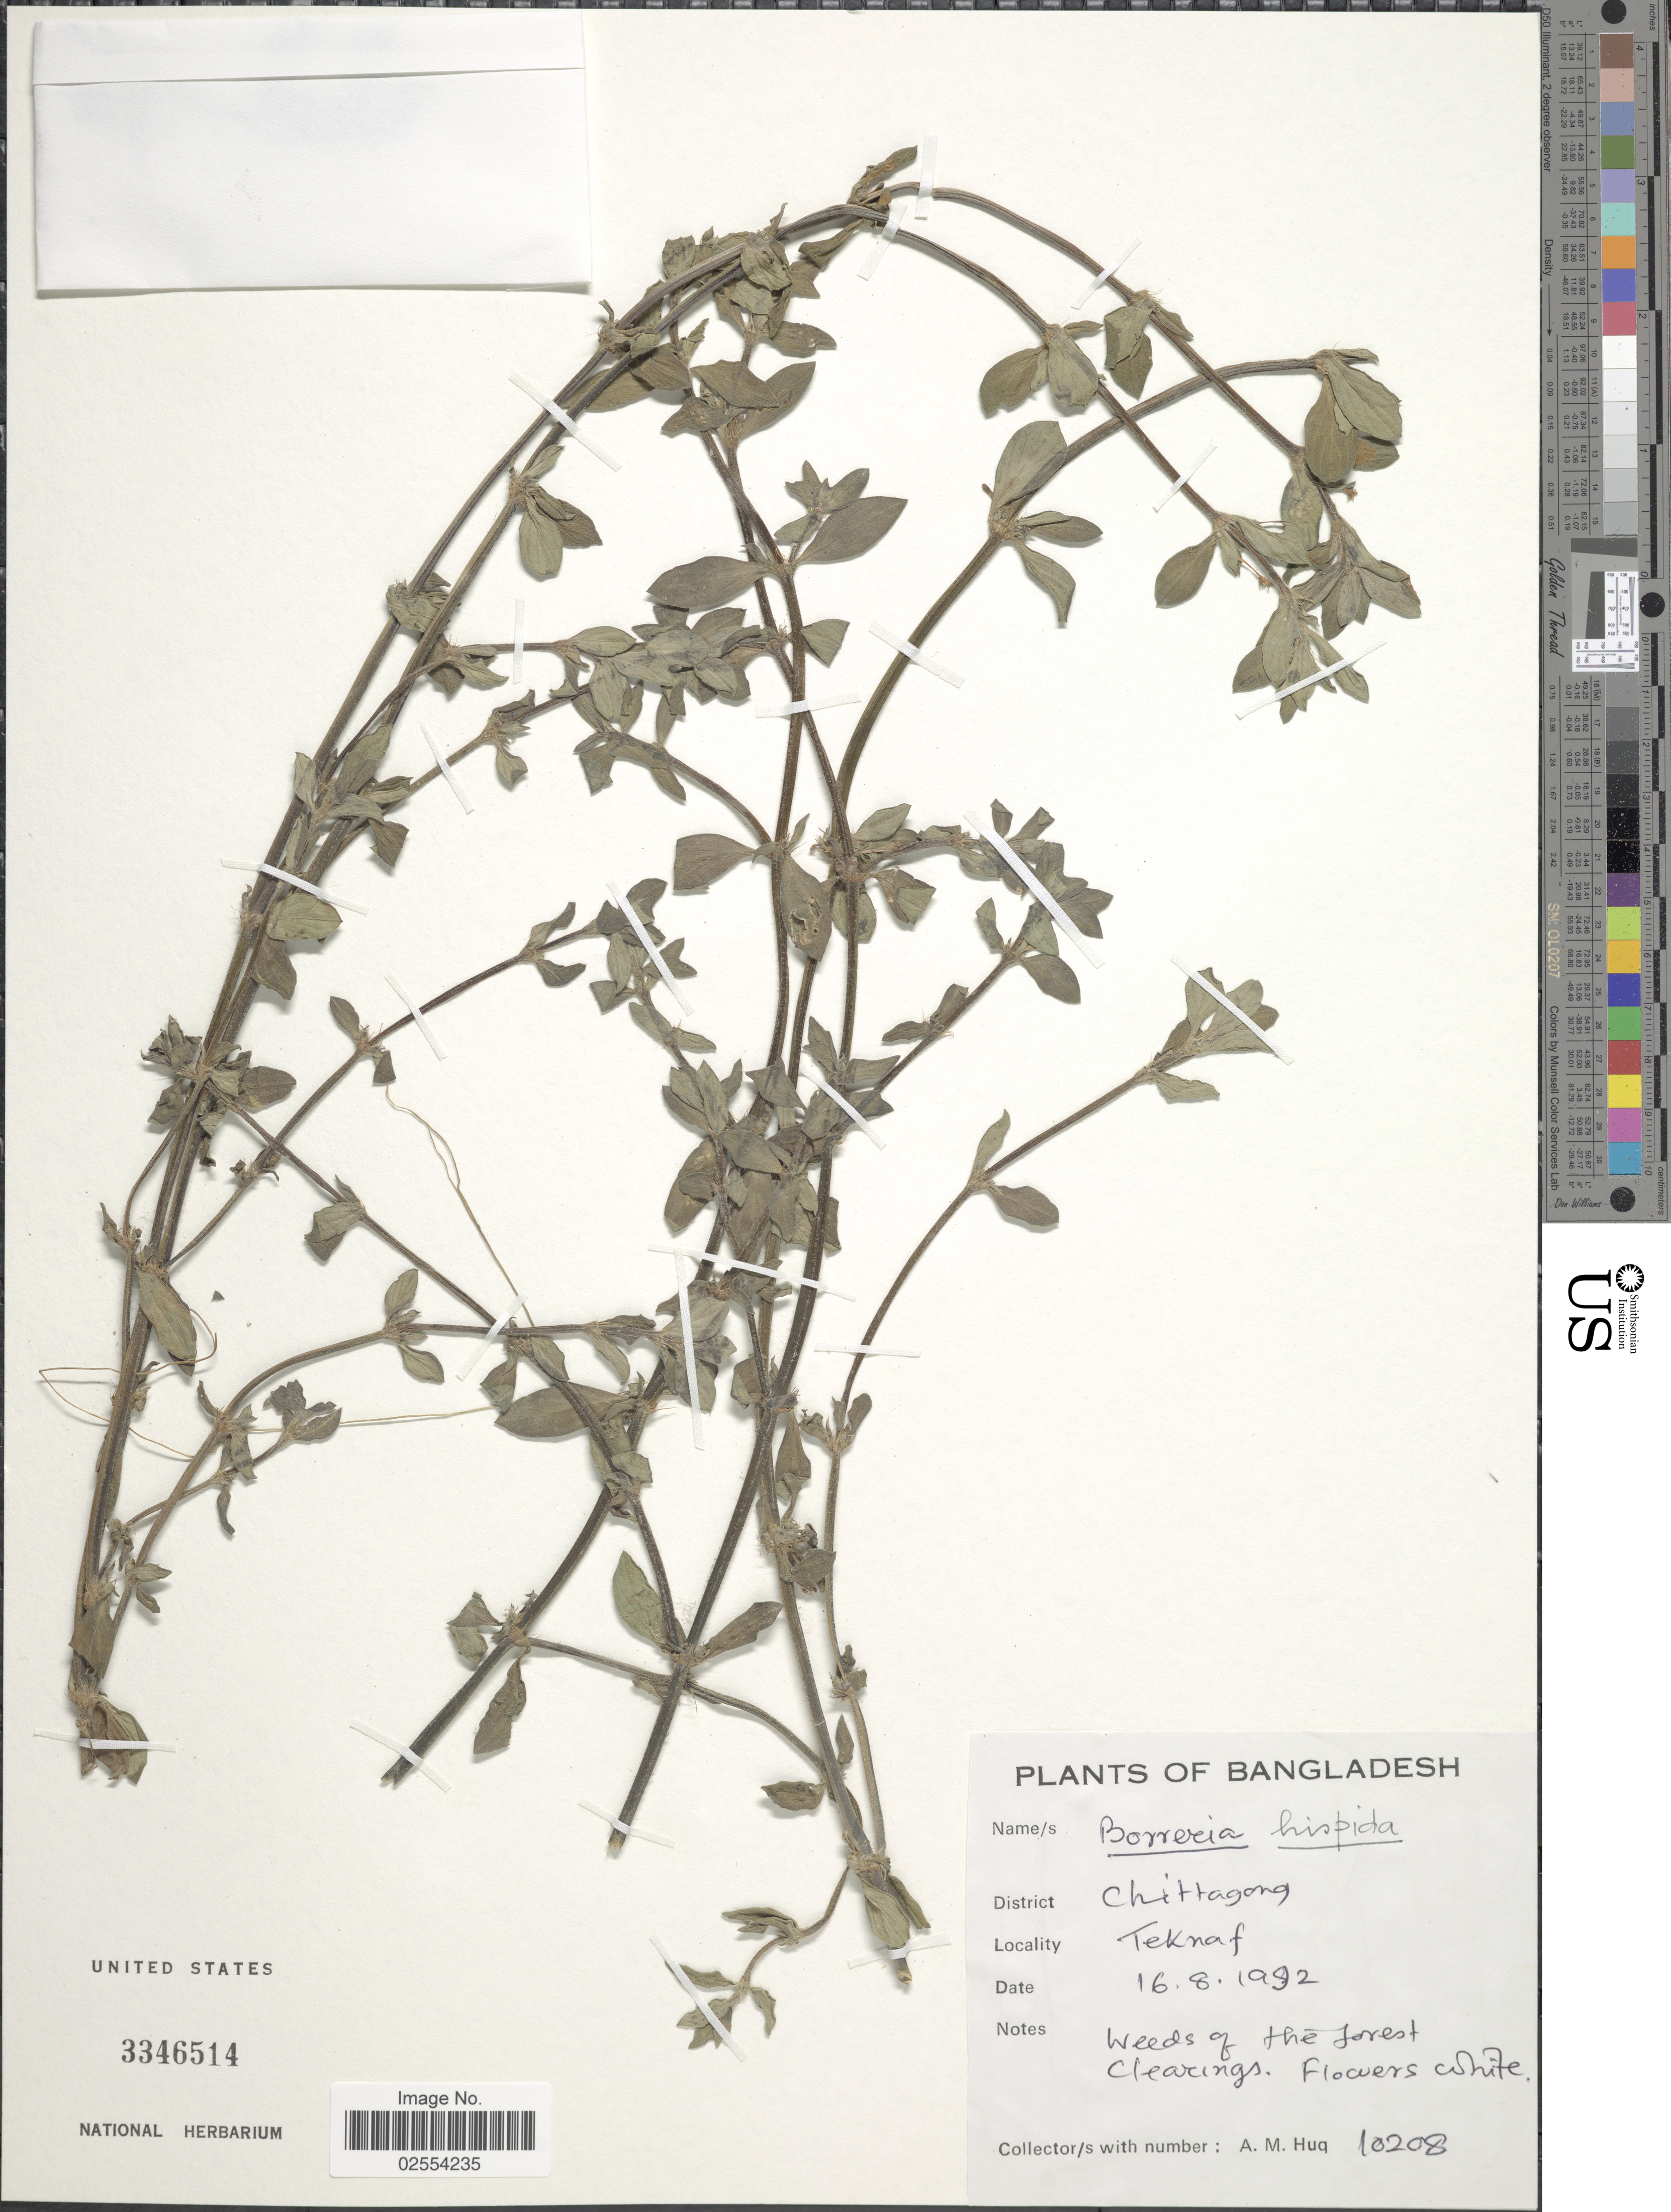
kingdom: Plantae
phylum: Tracheophyta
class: Magnoliopsida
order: Gentianales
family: Rubiaceae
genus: Spermacoce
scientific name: Spermacoce hispida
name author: L.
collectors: A. M. Huq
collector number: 10208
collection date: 1992-08-16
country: Bangladesh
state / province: Chittagong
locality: District Chittagong, Teknaf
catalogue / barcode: US 3346514